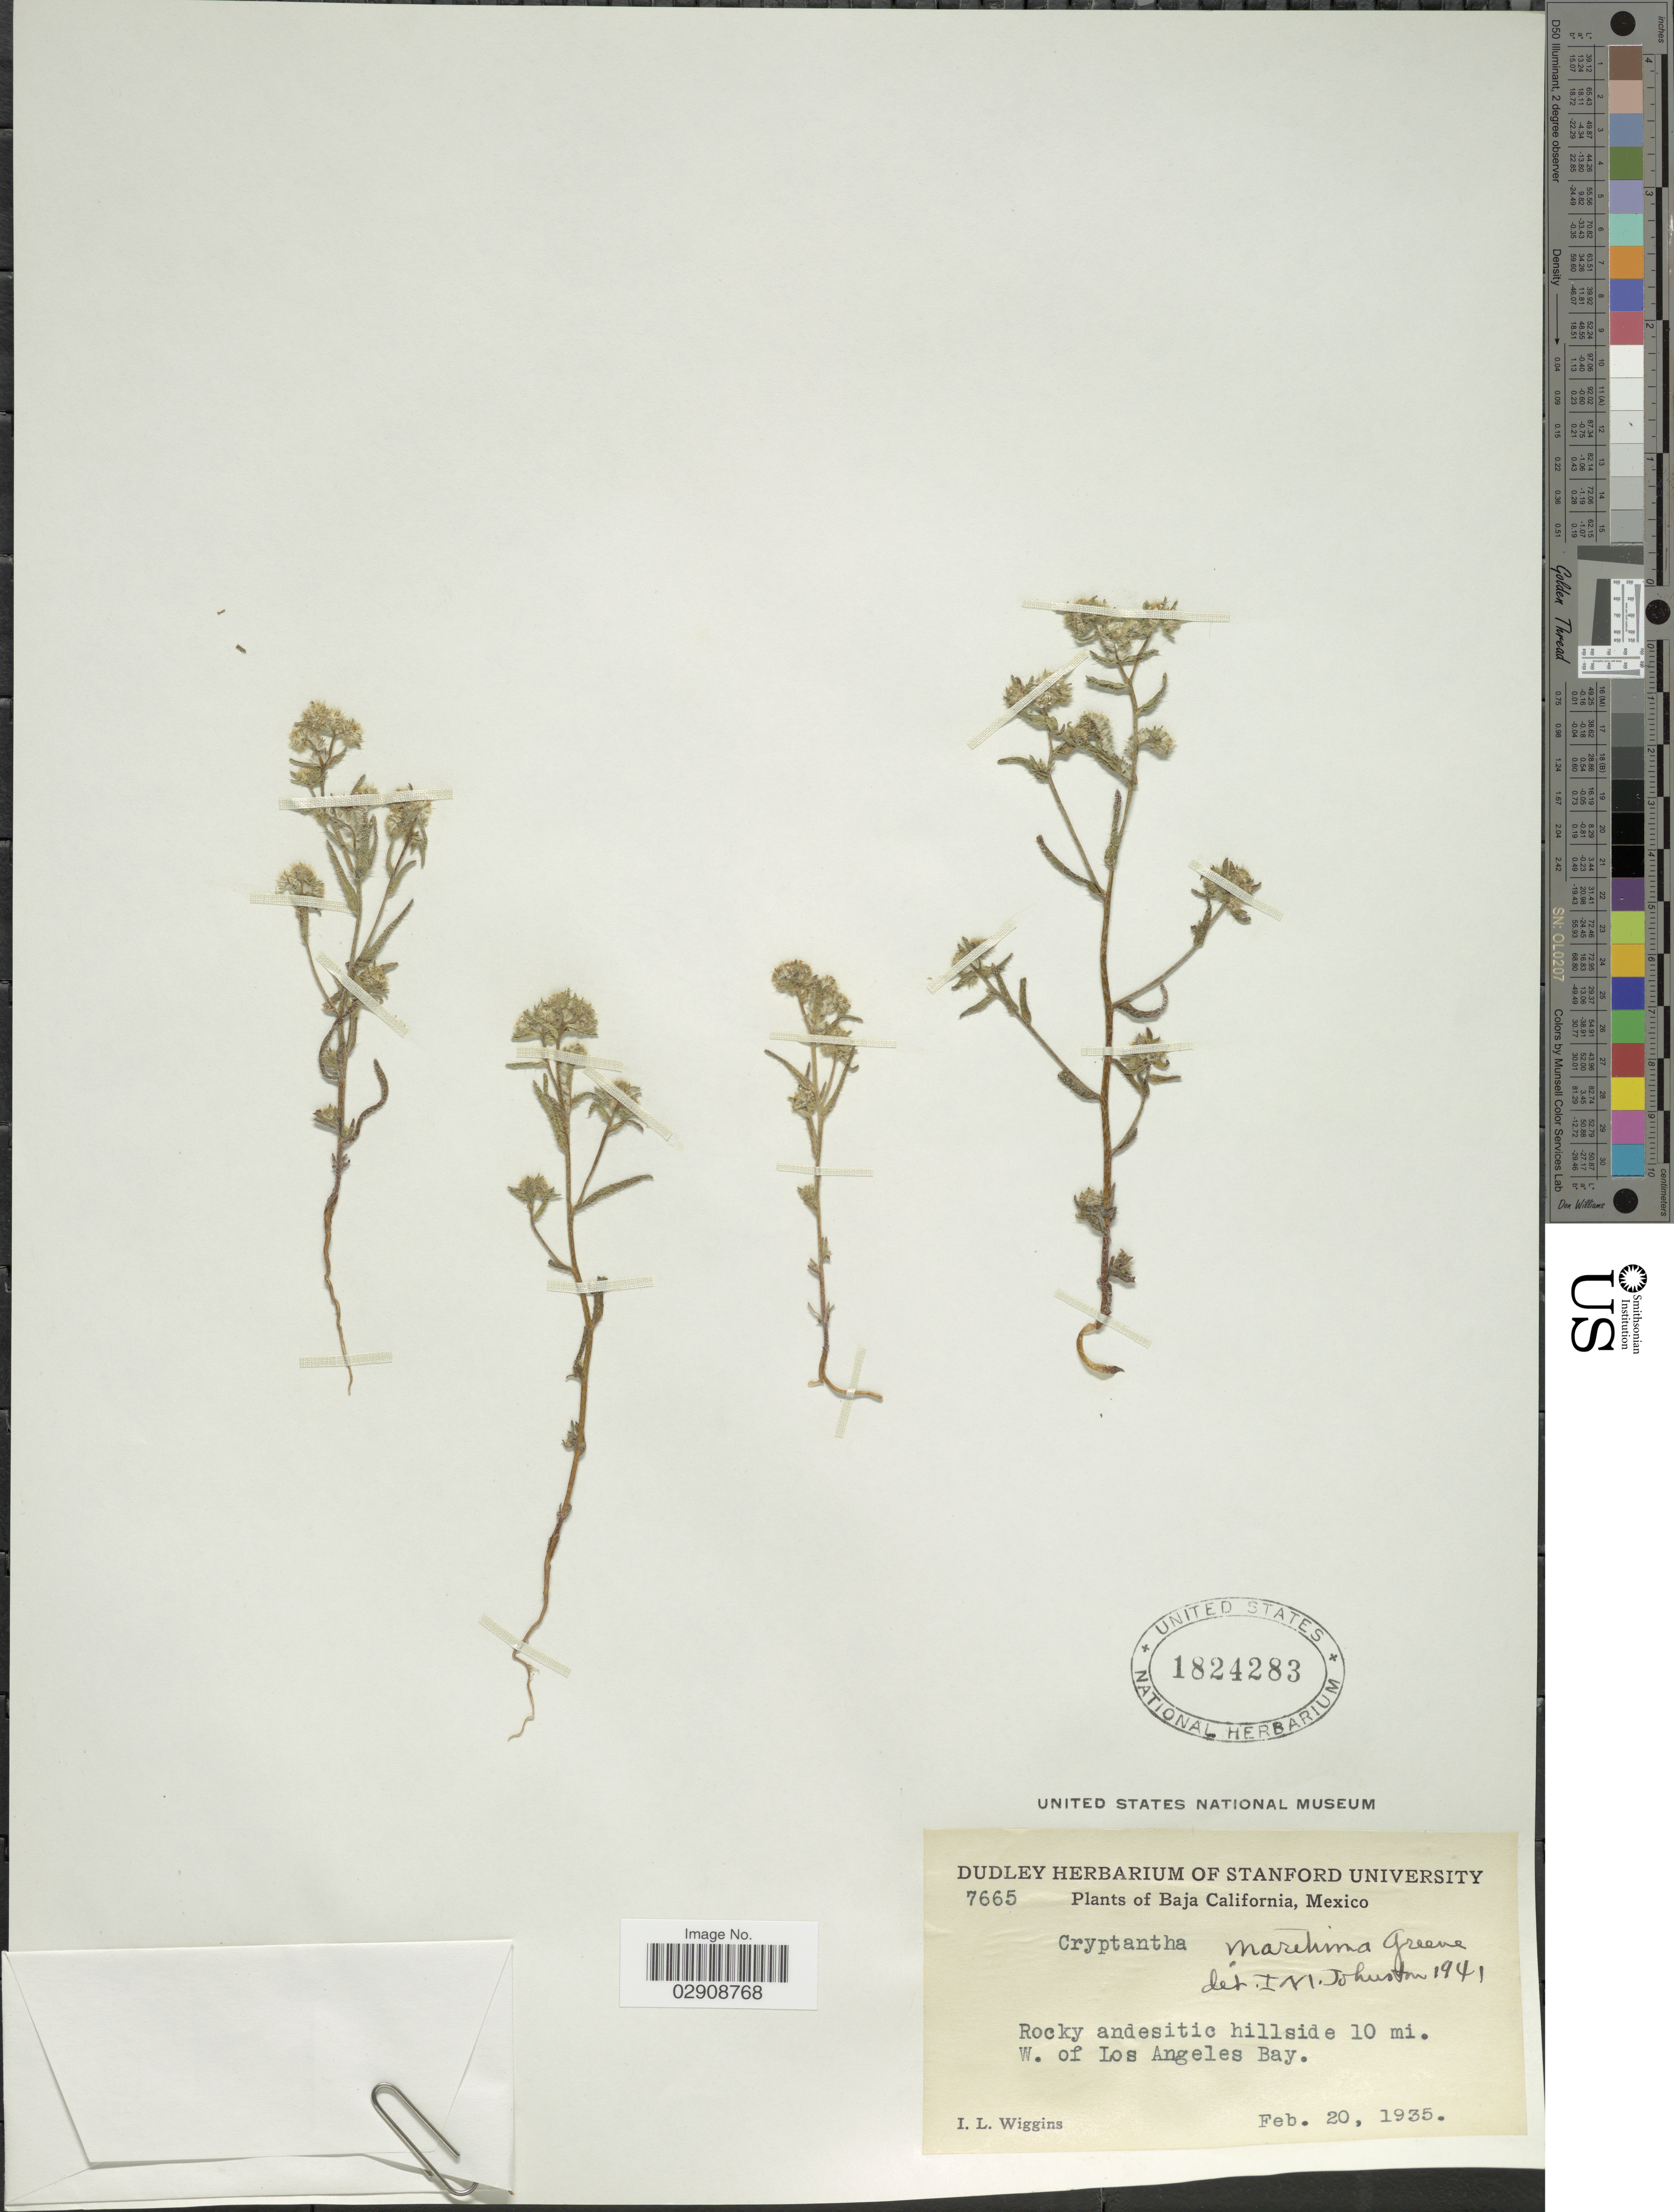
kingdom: Plantae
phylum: Tracheophyta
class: Magnoliopsida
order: Boraginales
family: Boraginaceae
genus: Cryptantha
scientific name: Cryptantha maritima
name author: (Greene) Greene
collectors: I. L. Wiggins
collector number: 7665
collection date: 1935-02-20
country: Mexico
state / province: Baja California Norte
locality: Rocky andesitic hillside 10 mi. W. of Los Angeles Bay.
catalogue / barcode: US 1824283